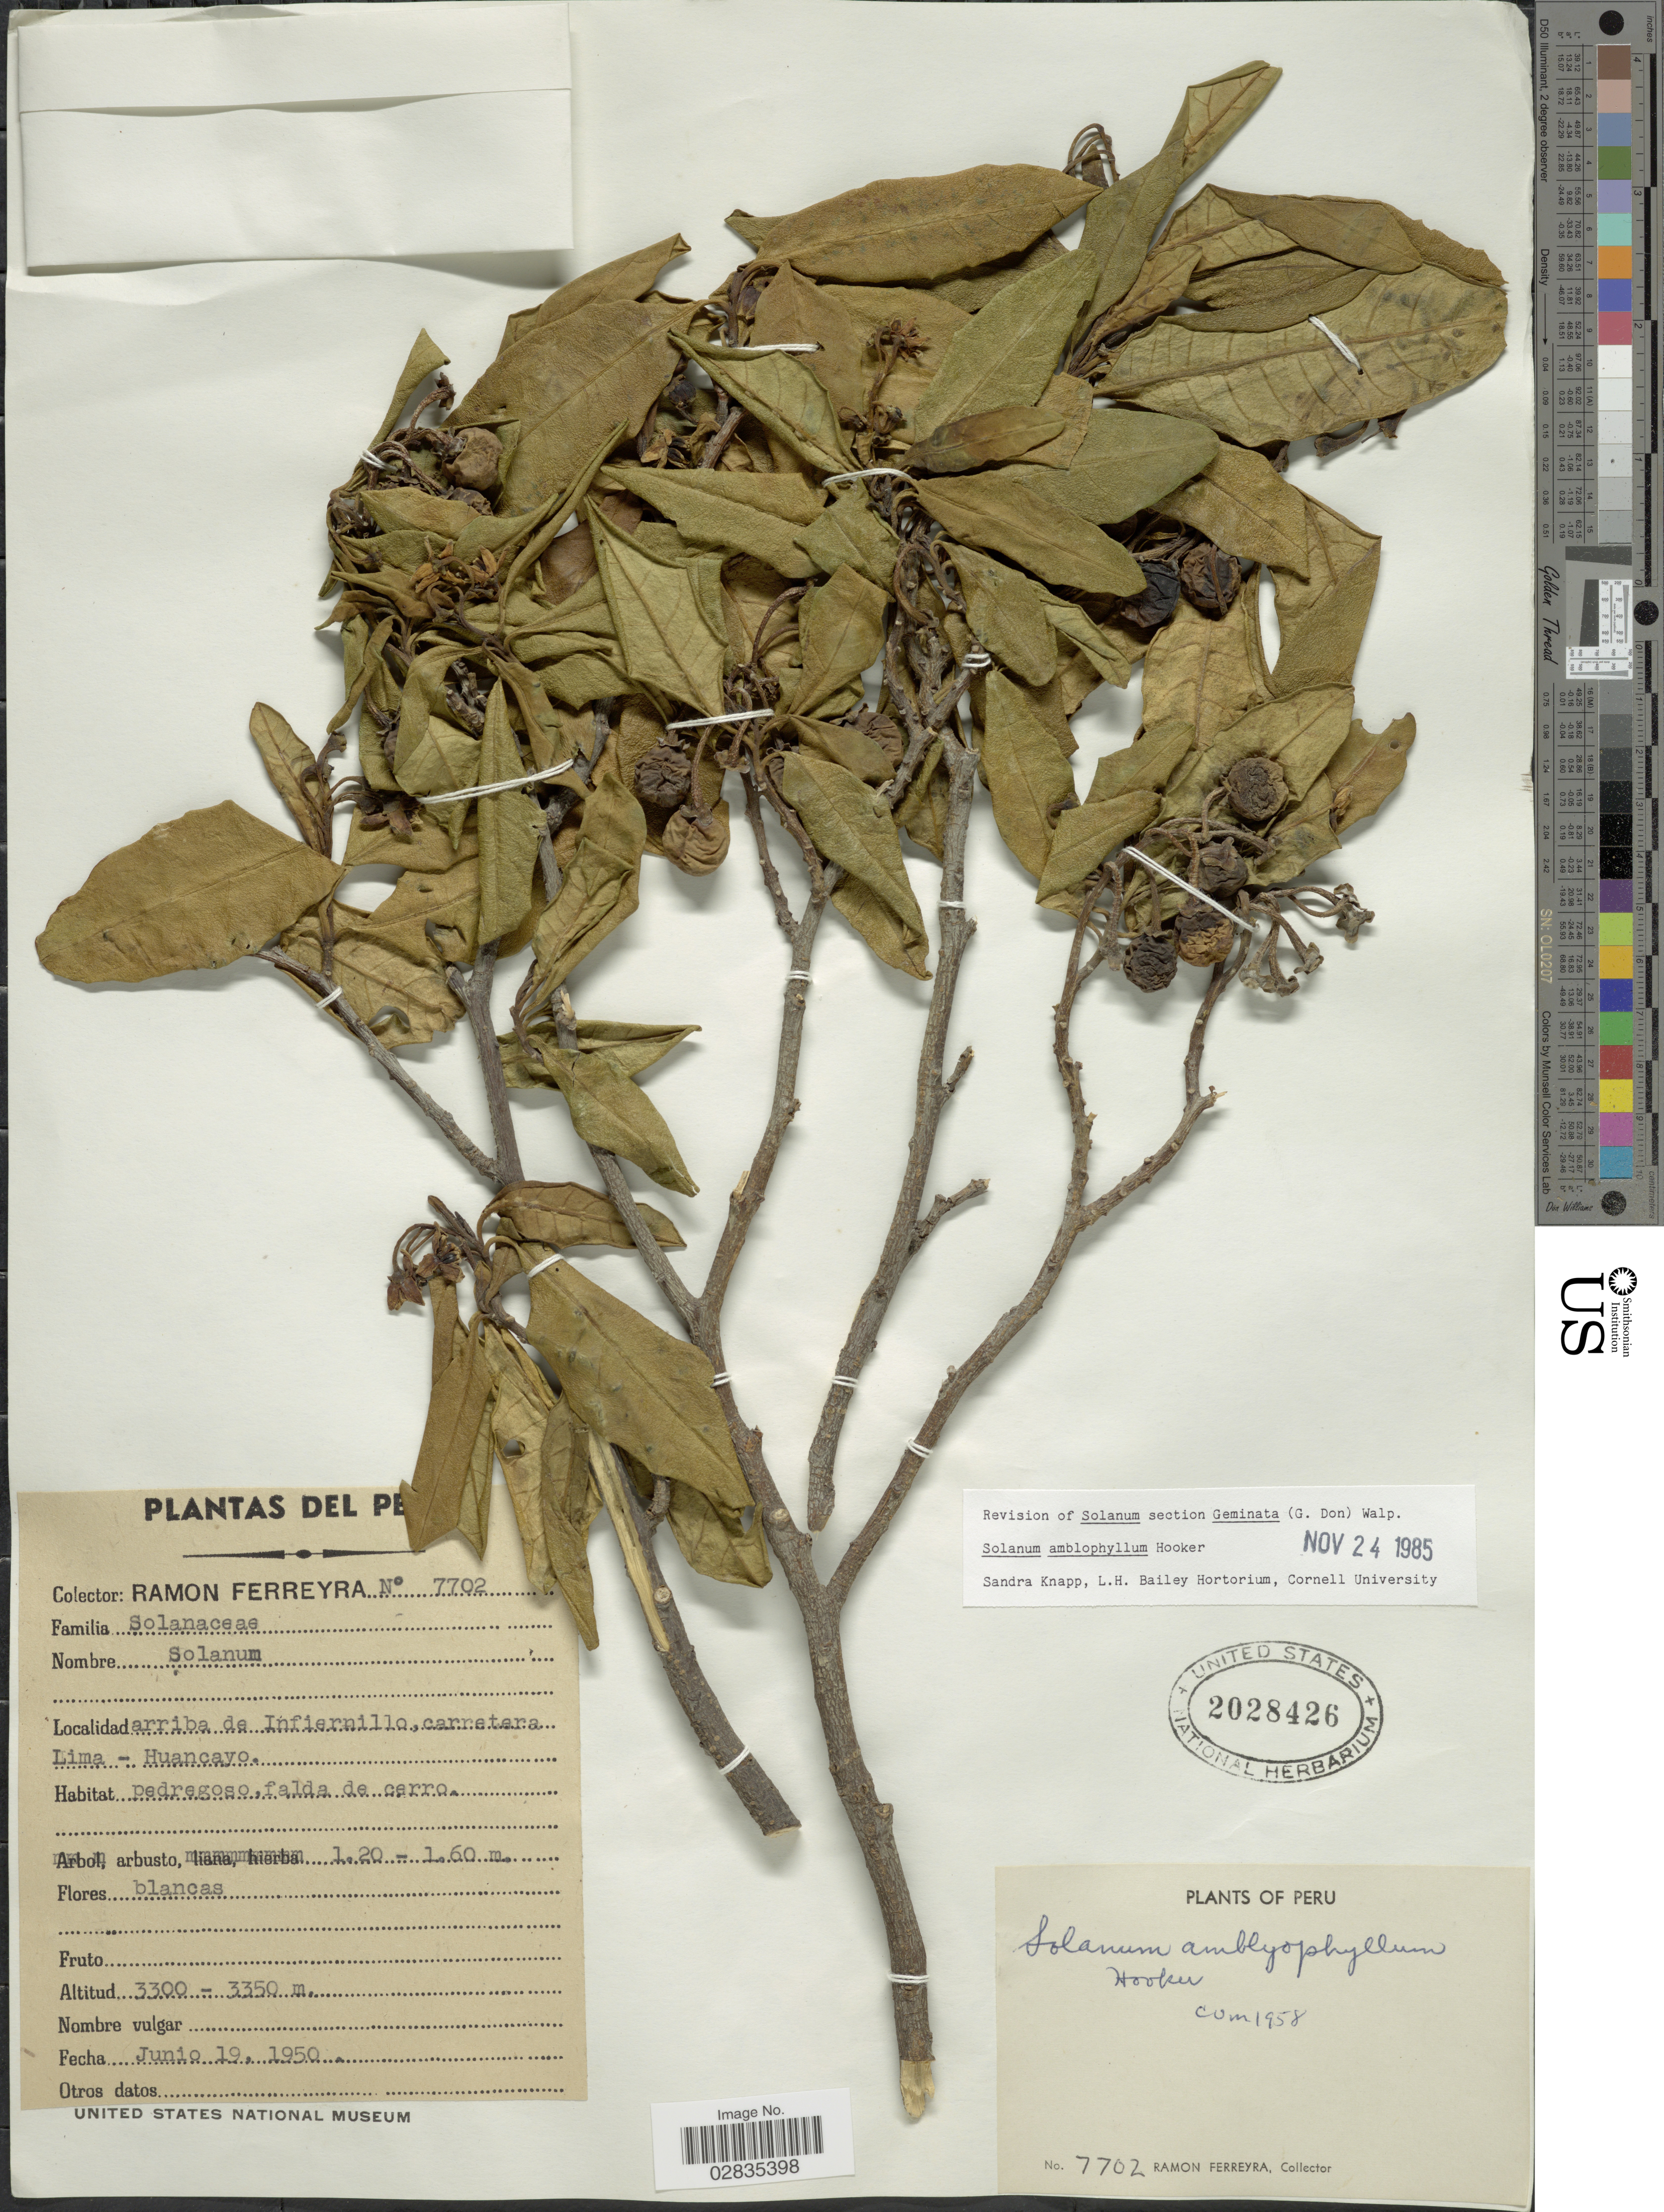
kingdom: Plantae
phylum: Tracheophyta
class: Magnoliopsida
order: Solanales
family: Solanaceae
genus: Solanum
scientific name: Solanum amblophyllum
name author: Benth.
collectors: R. A. Ferreyra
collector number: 7702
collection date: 1950-06-19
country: Peru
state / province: Lima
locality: Arriba de Infiernillo, carretera Lima - Huancayo.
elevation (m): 3300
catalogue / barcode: US 2028426